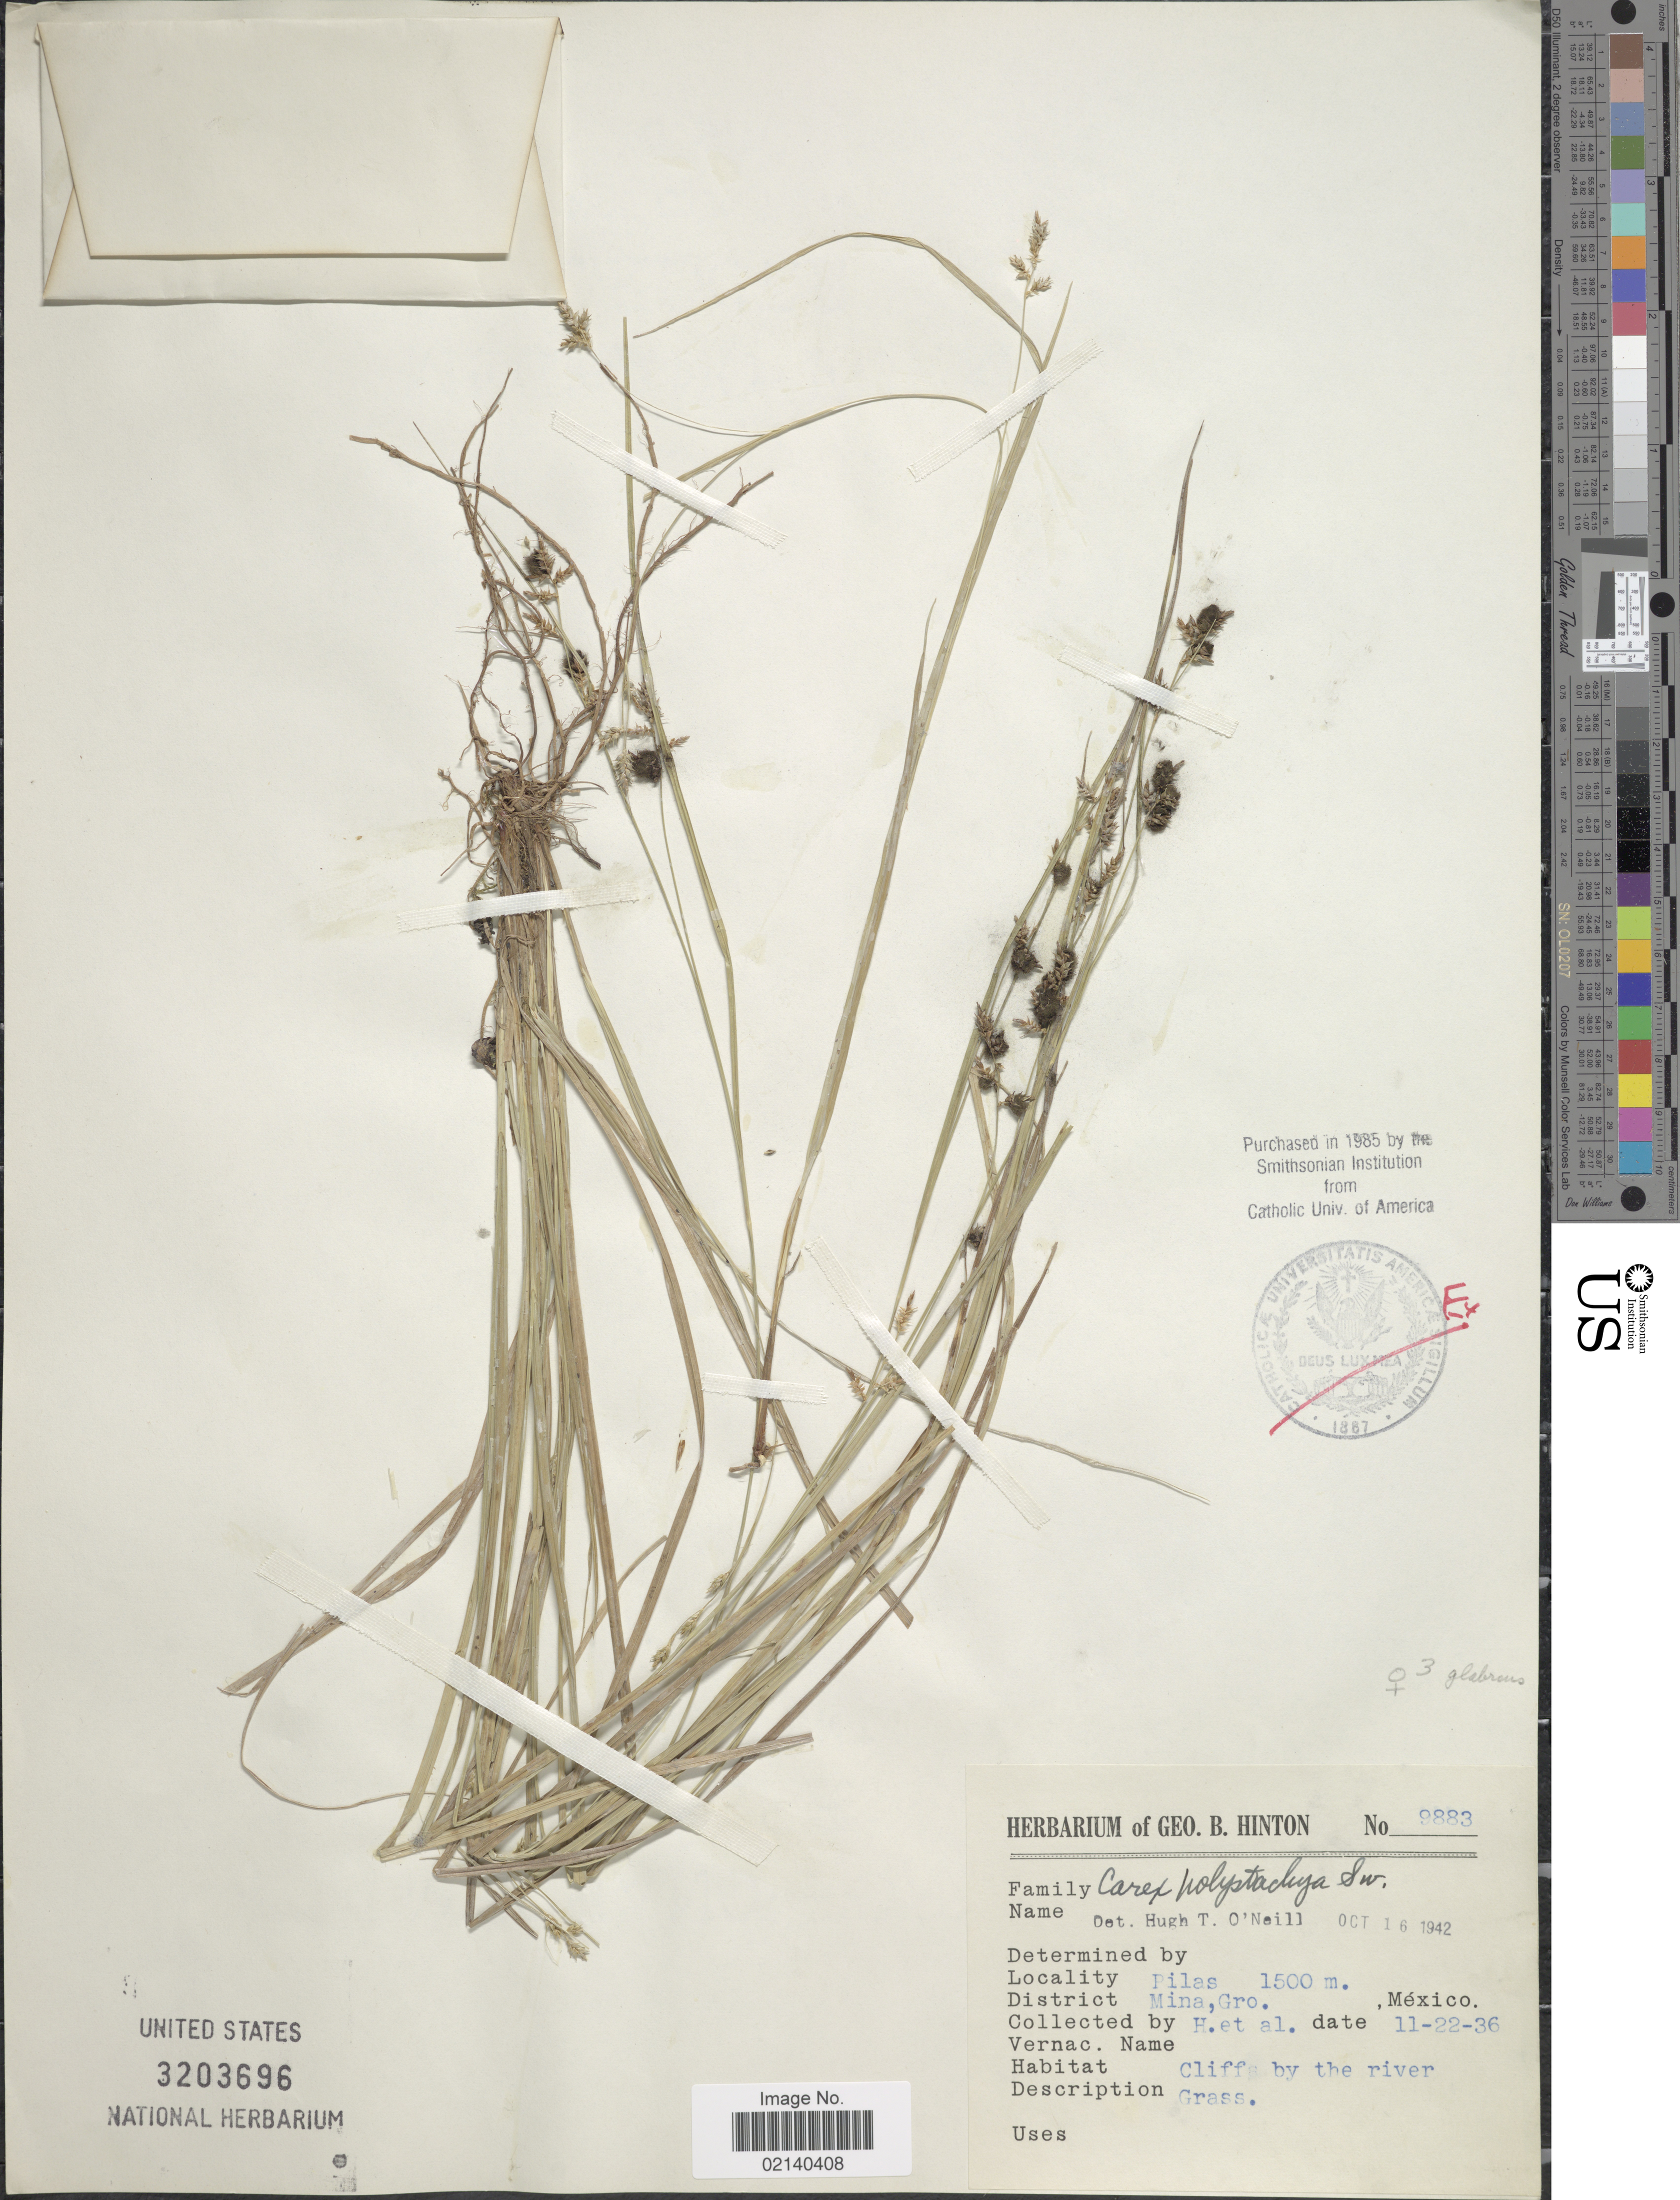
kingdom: Plantae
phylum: Tracheophyta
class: Liliopsida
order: Poales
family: Cyperaceae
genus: Carex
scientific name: Carex polystachya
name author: Sw. ex Wahlenb.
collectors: G. B. Hinton & et al.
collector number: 9883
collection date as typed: Transcribed d/m/y: 22/11/36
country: Mexico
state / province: Guerrero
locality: Pilas, District Mina, cliffs by the river.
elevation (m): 1500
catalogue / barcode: US 3203696